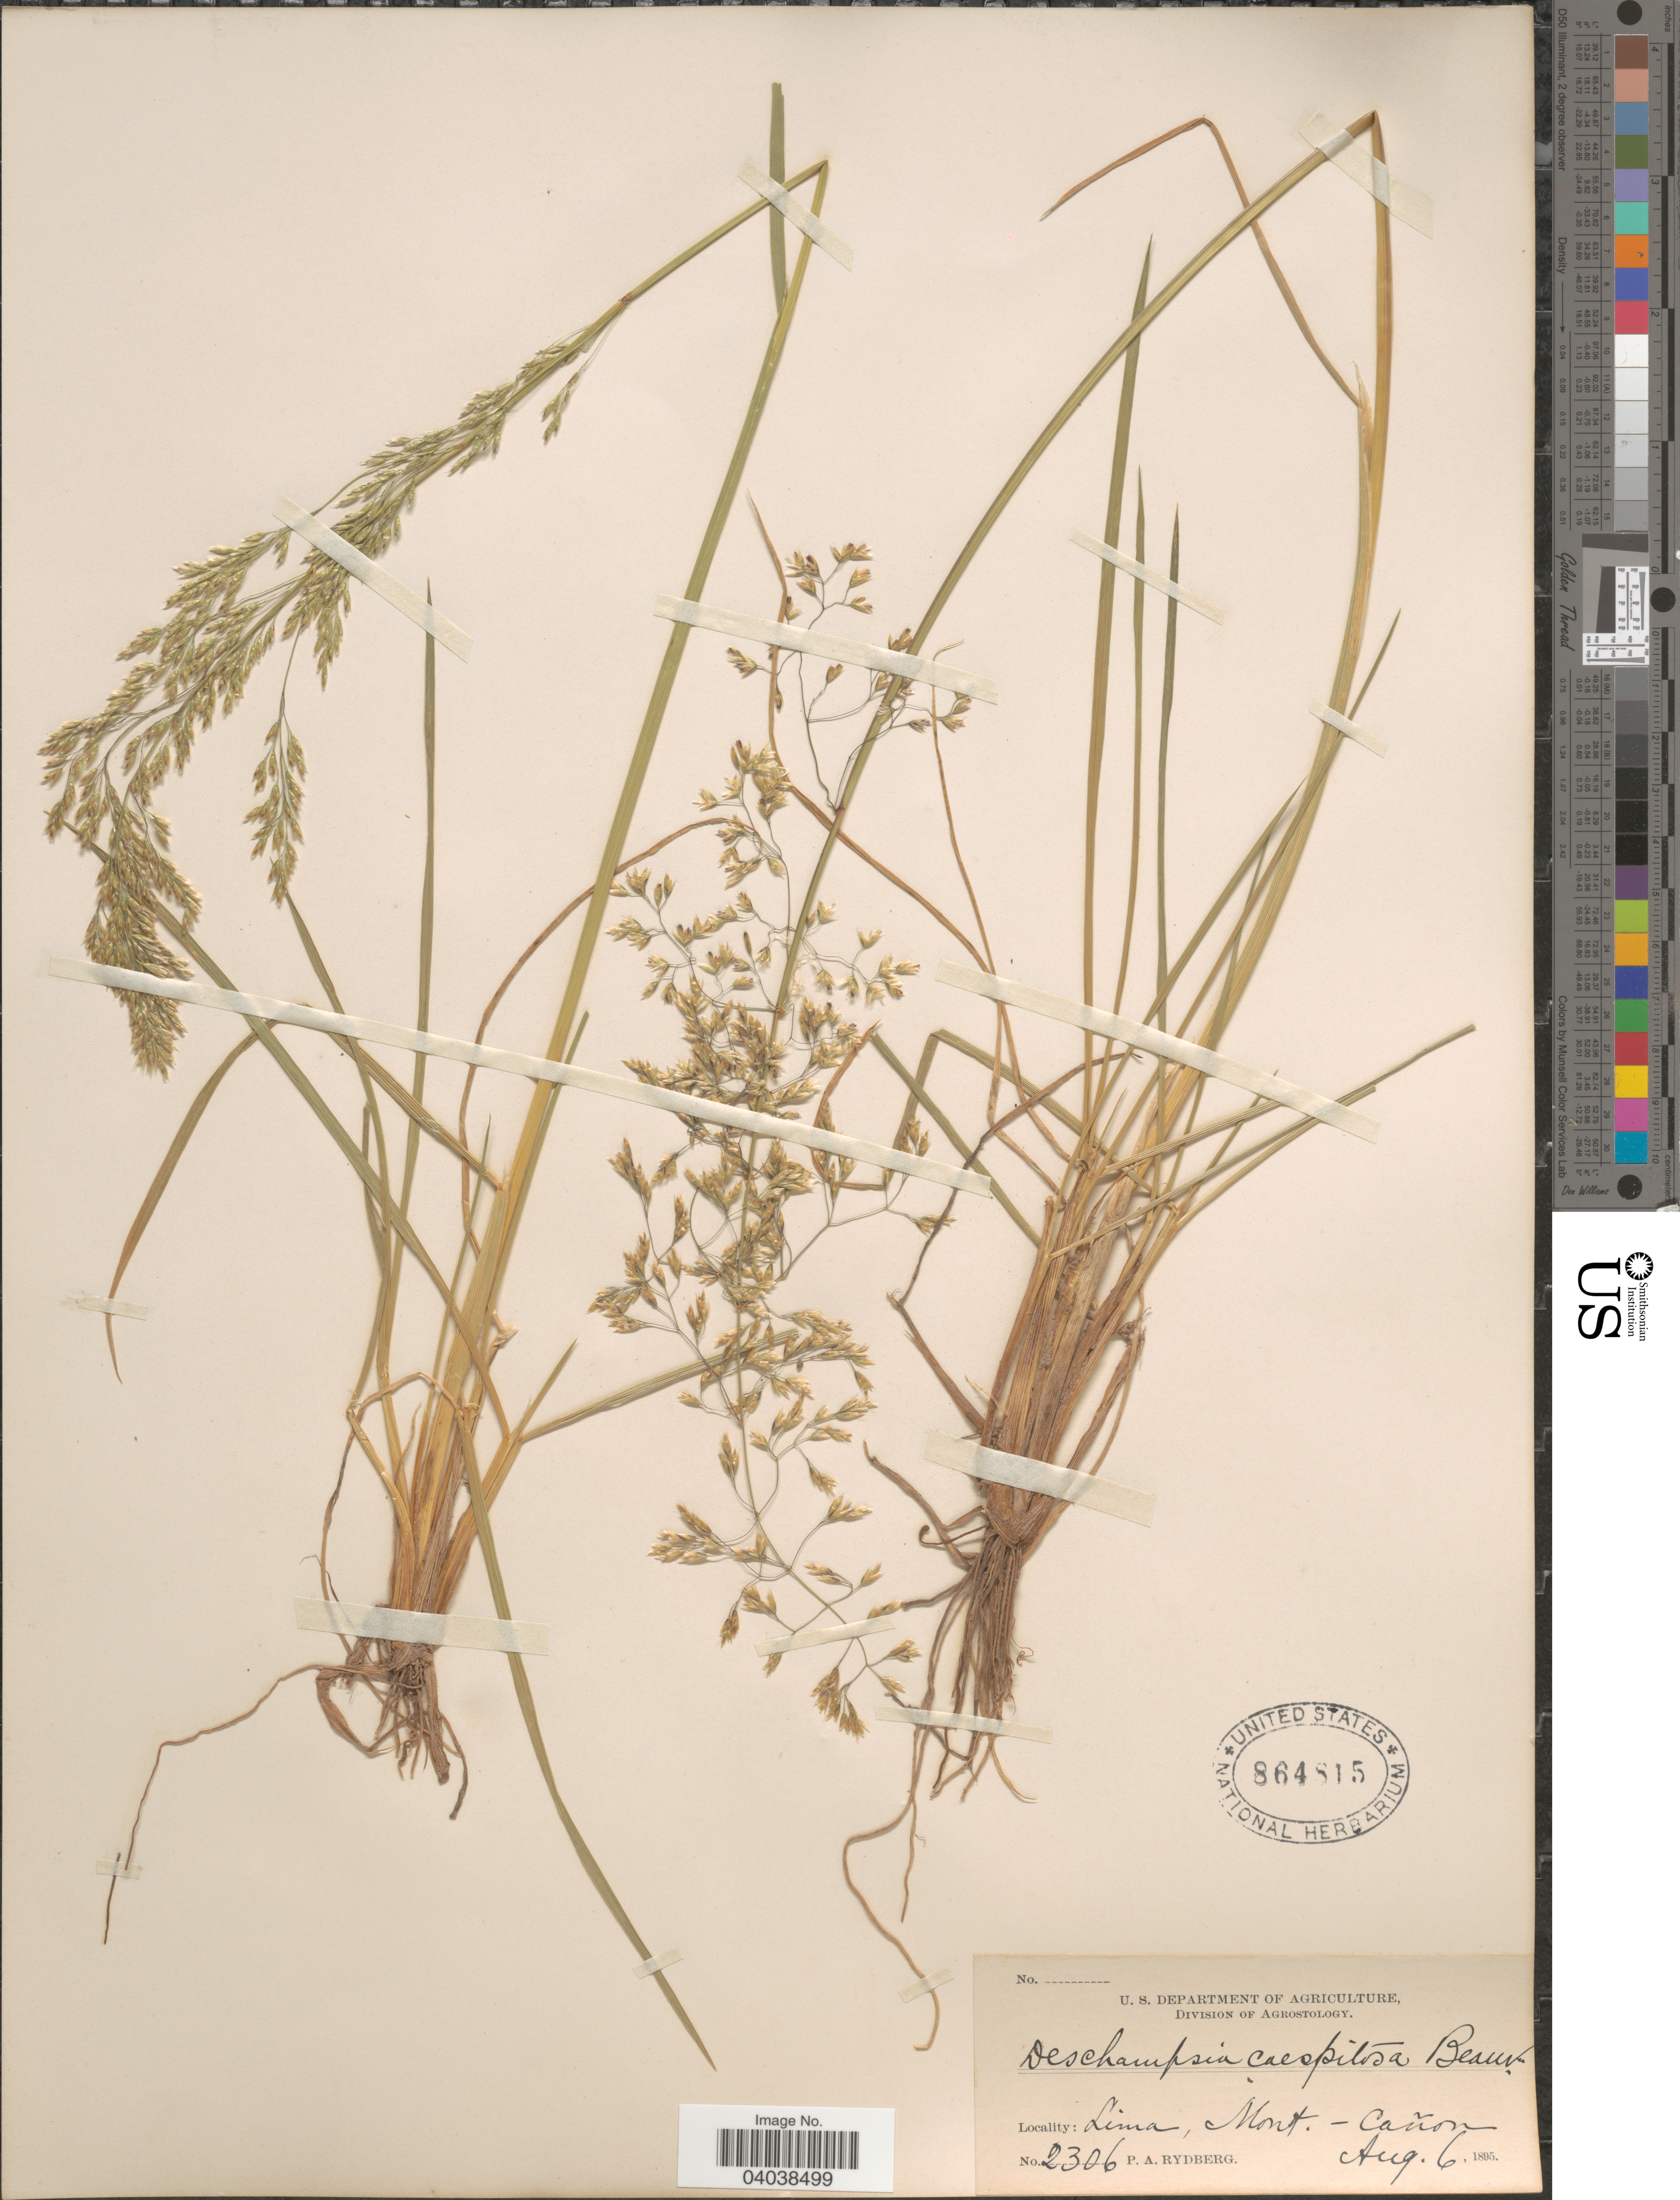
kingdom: Plantae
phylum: Tracheophyta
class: Liliopsida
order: Poales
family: Poaceae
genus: Deschampsia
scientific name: Deschampsia cespitosa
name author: (L.) P. Beauv.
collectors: P. A. Rydberg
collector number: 2306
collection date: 1895-08-06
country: United States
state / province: Montana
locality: Lima - Cañon.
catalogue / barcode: US 864815